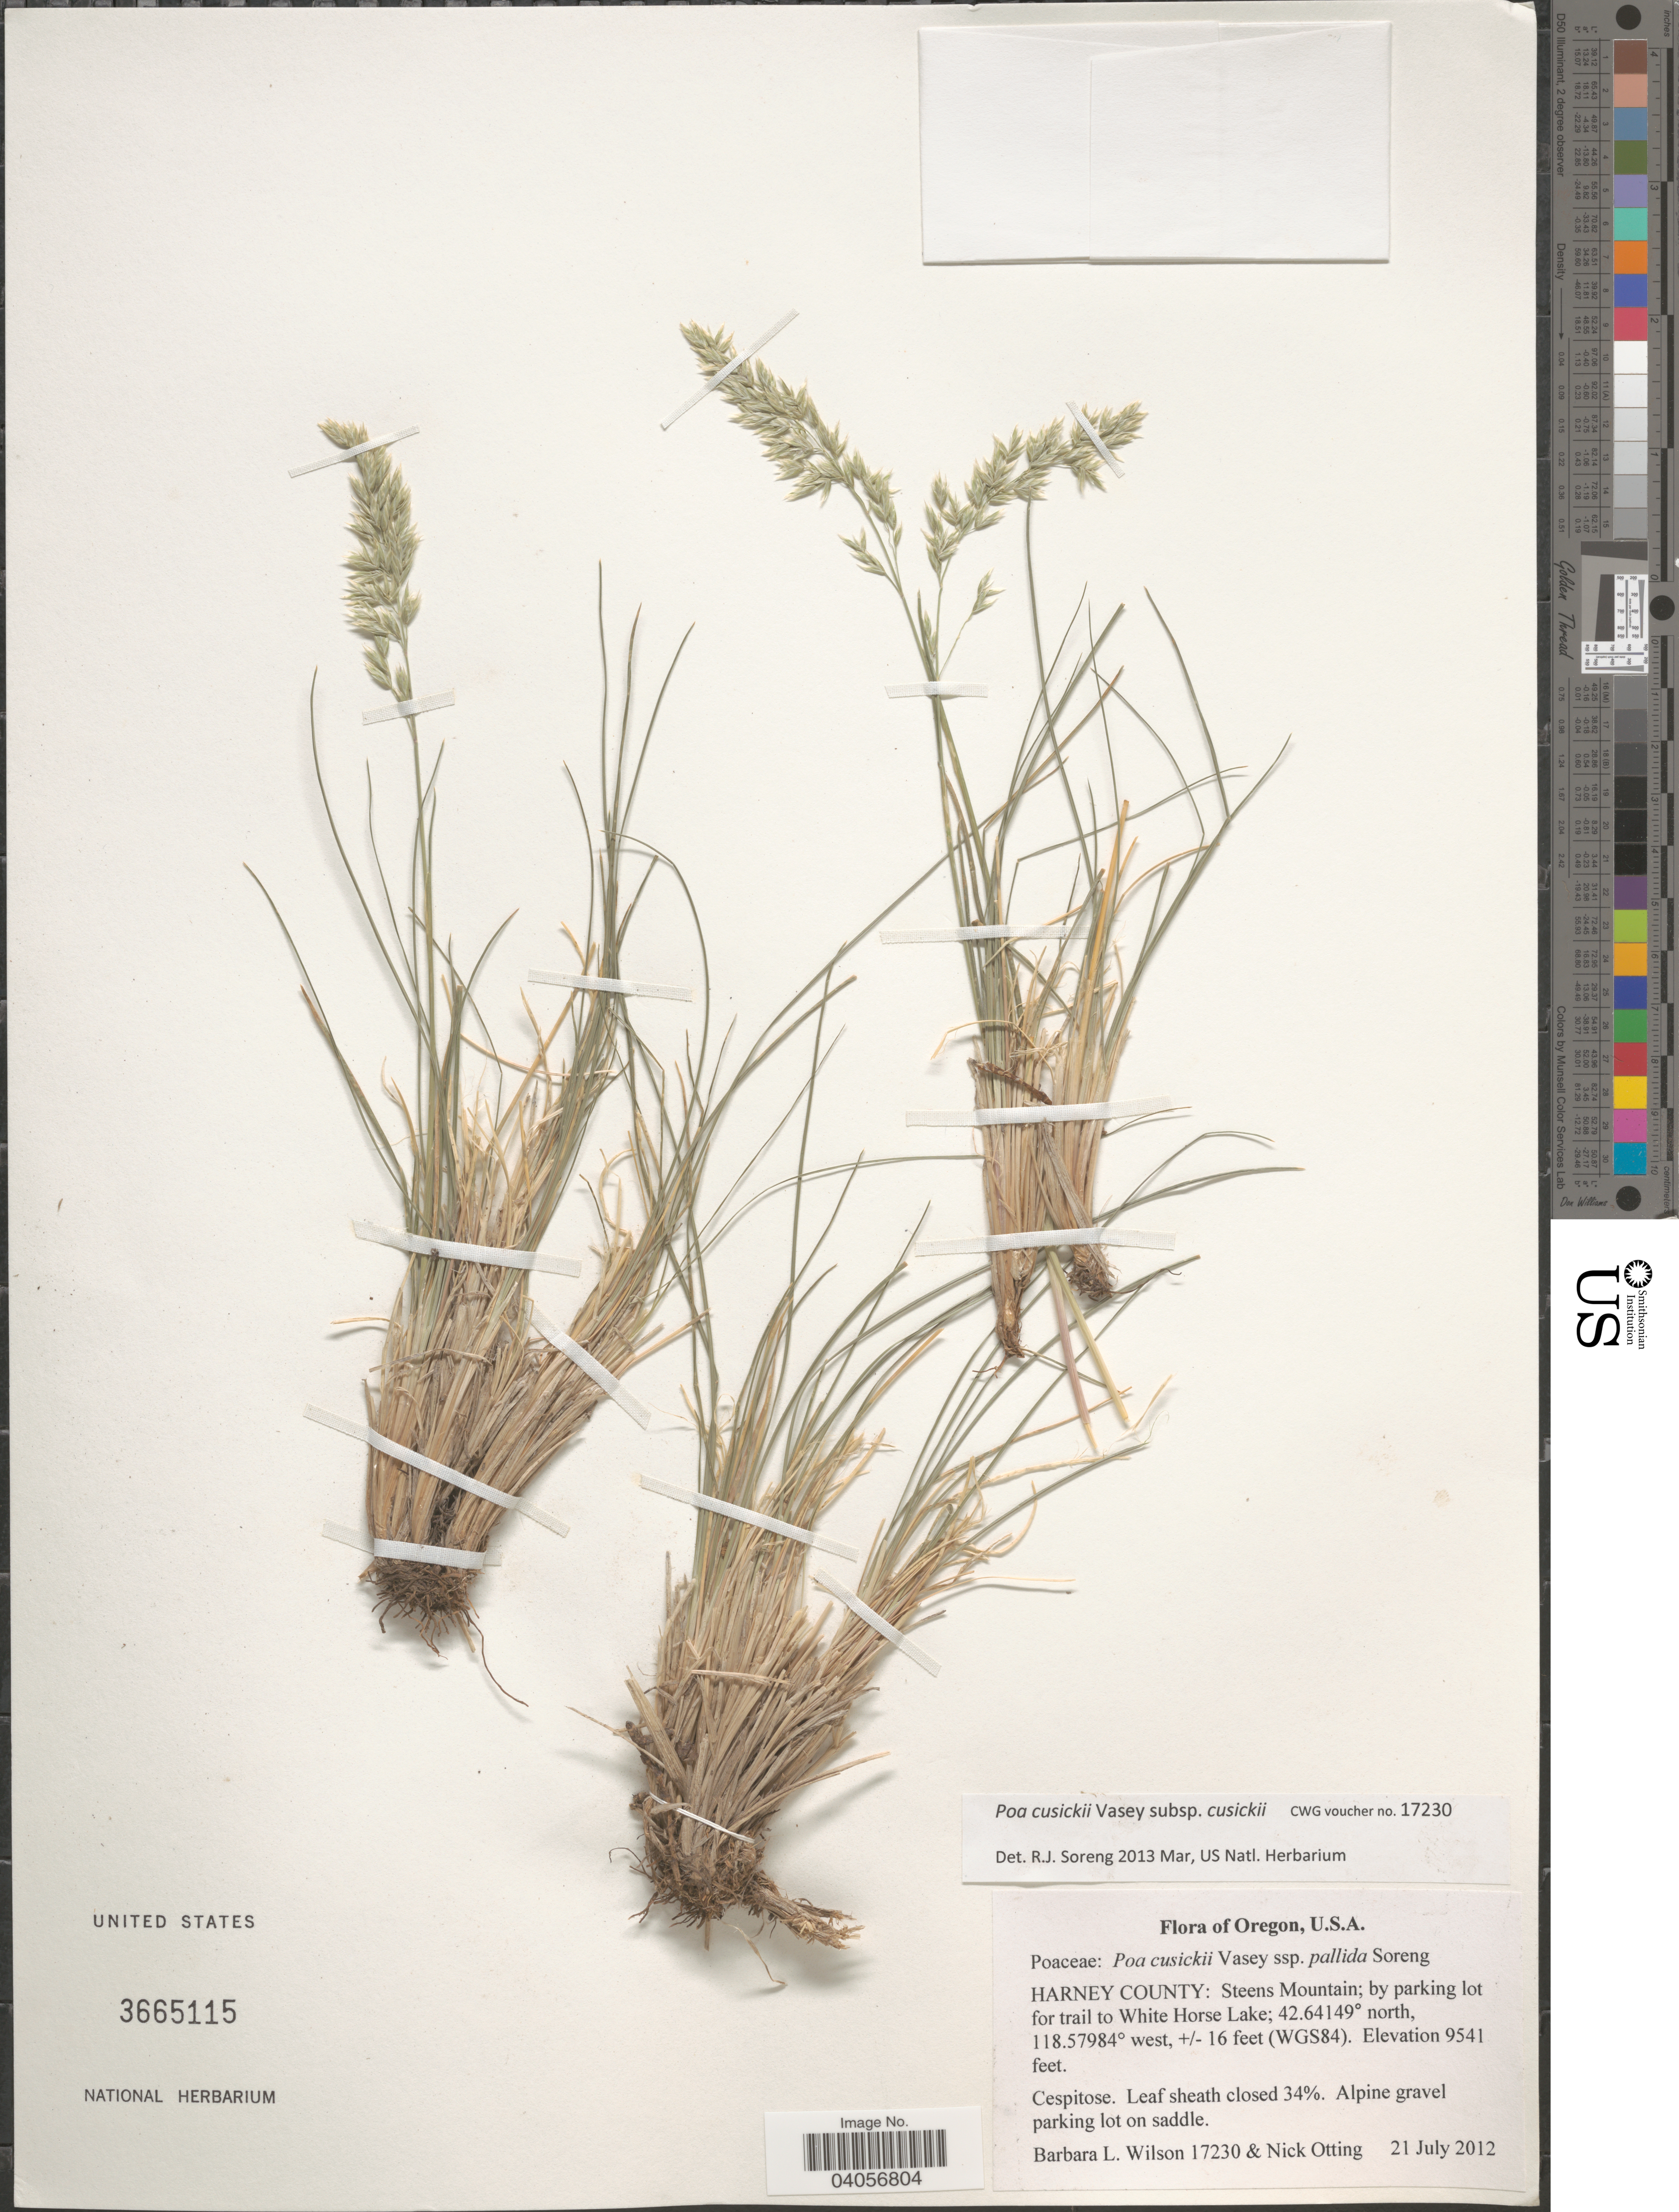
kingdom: Plantae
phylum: Tracheophyta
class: Liliopsida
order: Poales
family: Poaceae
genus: Poa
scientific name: Poa cusickii subsp. cusickii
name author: Vasey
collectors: B. L. Wilson & N. Otting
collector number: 17230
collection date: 2012-07-21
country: United States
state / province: Oregon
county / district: Harney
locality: Harney County: Steens Mountain; by parking lot for trail to White Horse Lake (WGS84).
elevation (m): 2908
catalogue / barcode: US 3665115